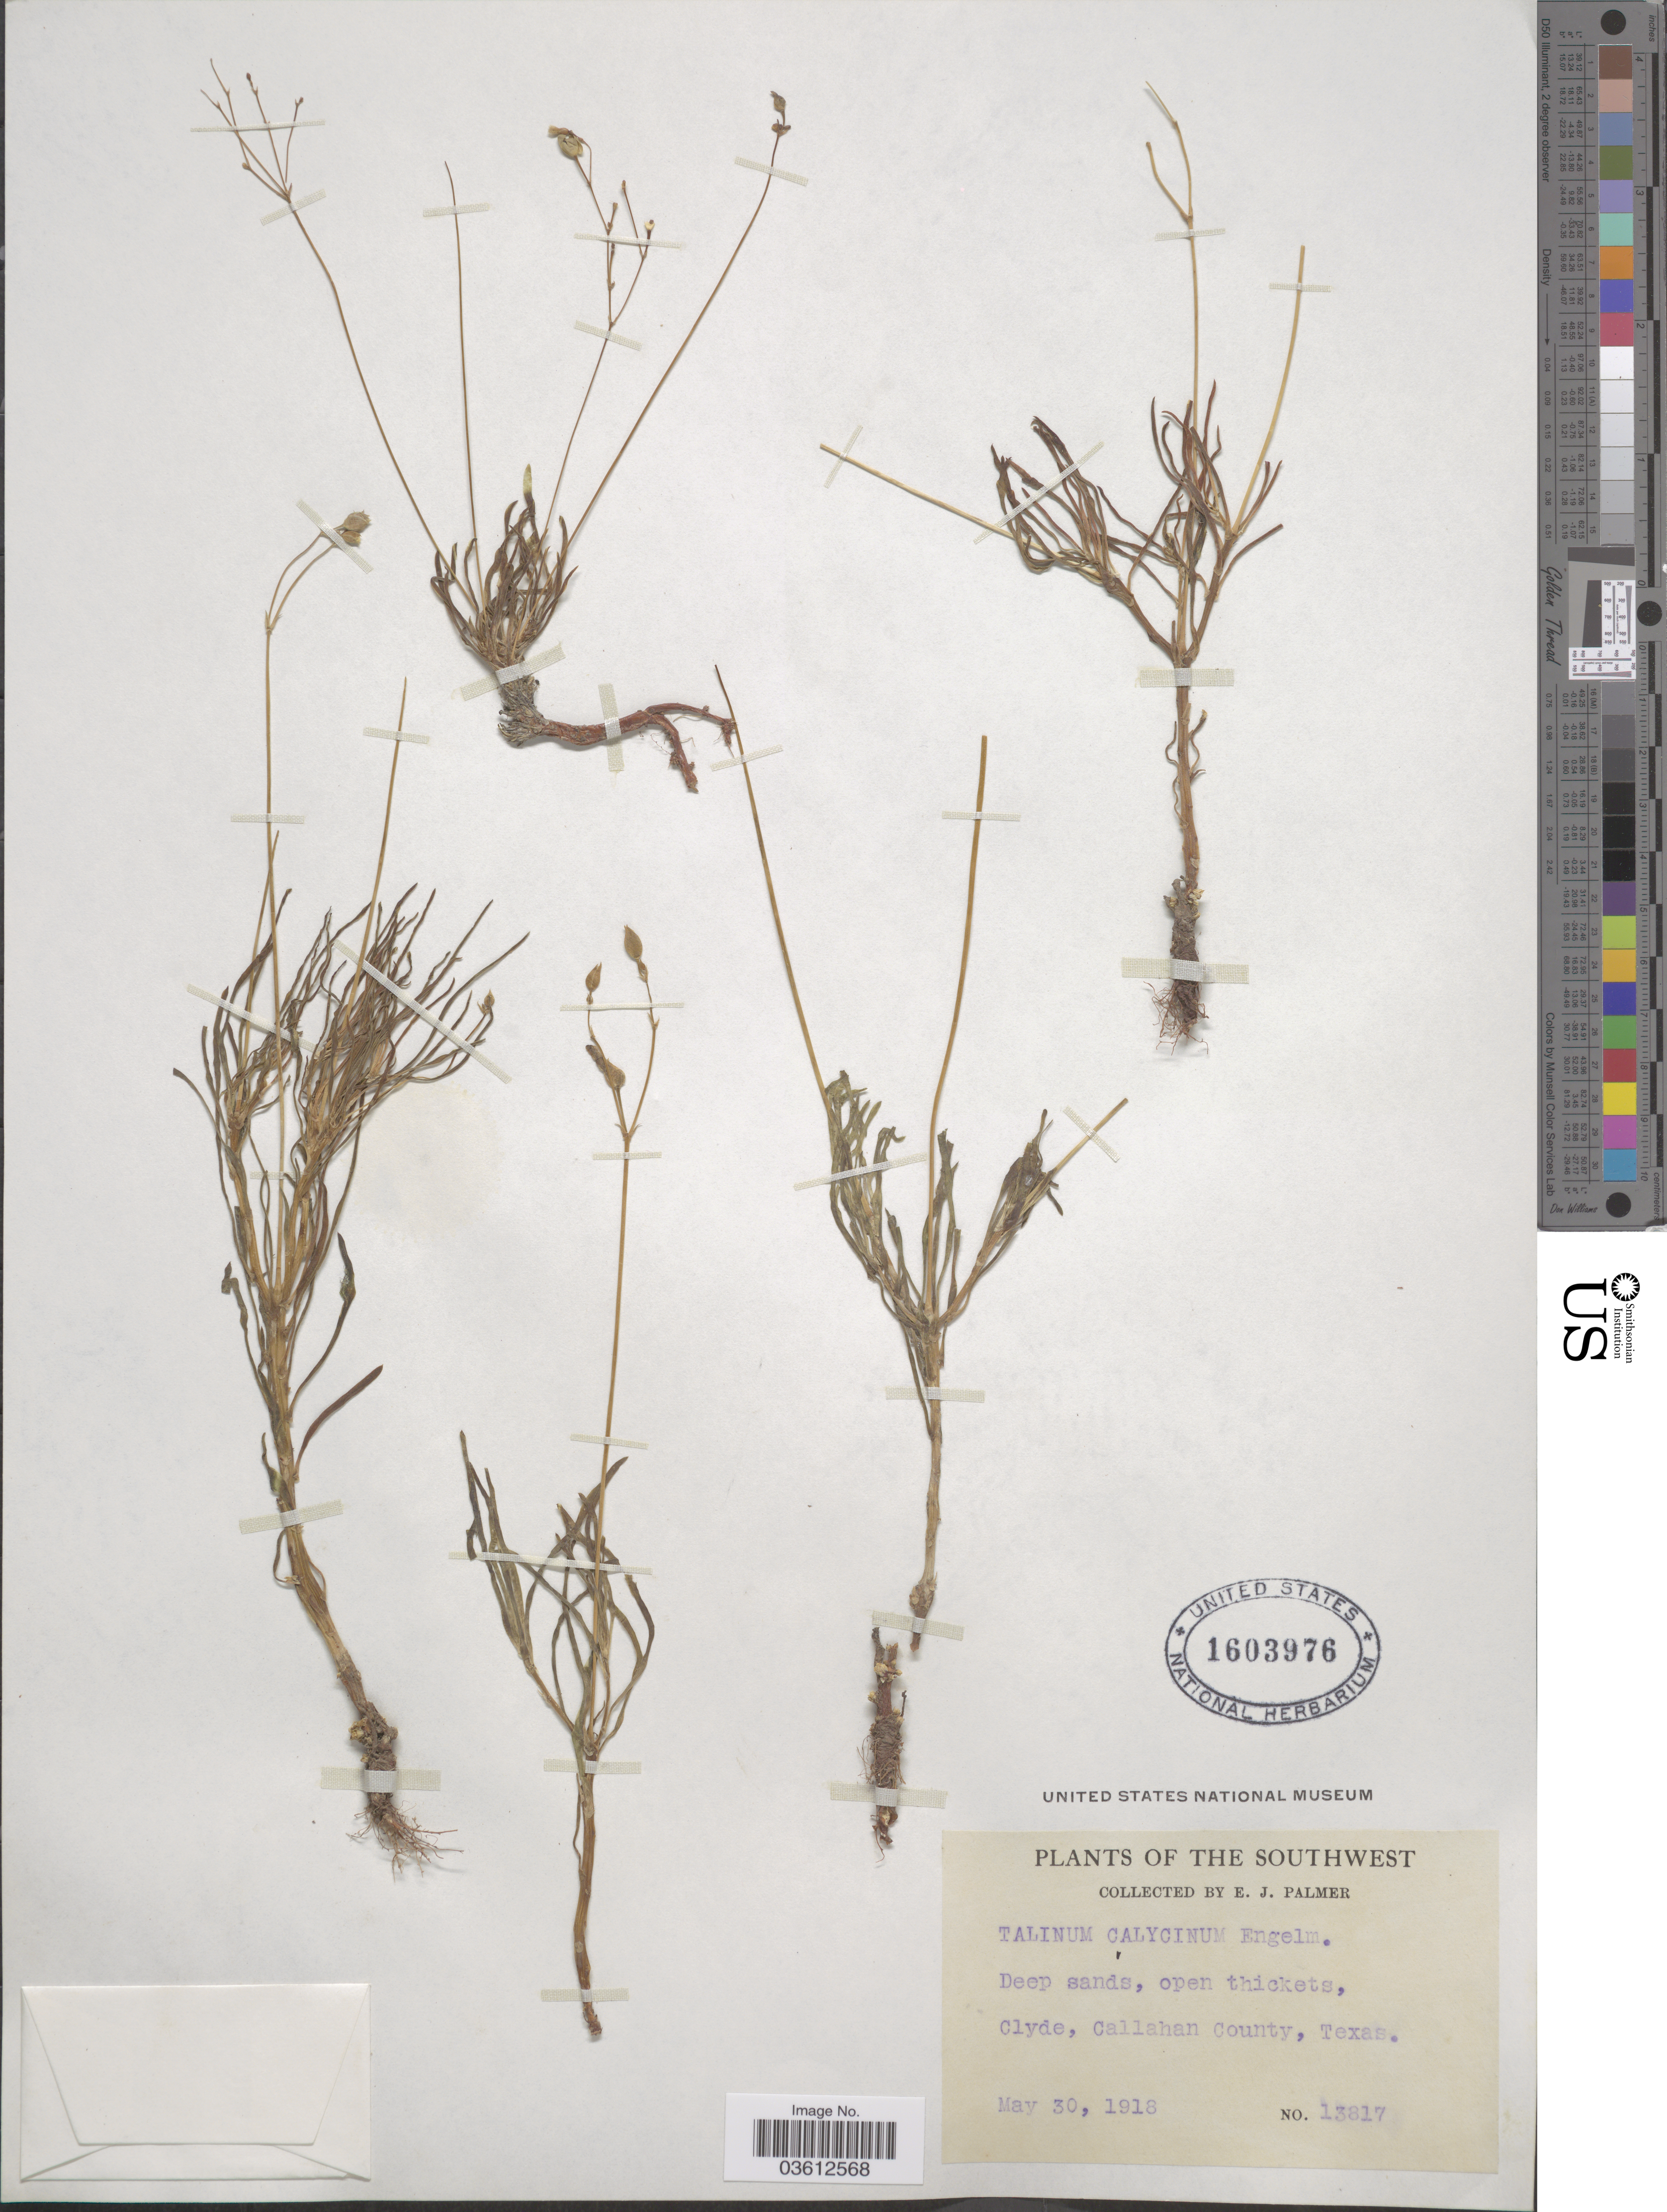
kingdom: Plantae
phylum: Tracheophyta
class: Magnoliopsida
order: Caryophyllales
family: Talinaceae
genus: Talinum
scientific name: Talinum calycinum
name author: Engelm.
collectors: E. J. Palmer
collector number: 13817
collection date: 1918-05-30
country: United States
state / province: Texas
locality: The Southwest. Clyde, Callahan County.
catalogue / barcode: US 1603976